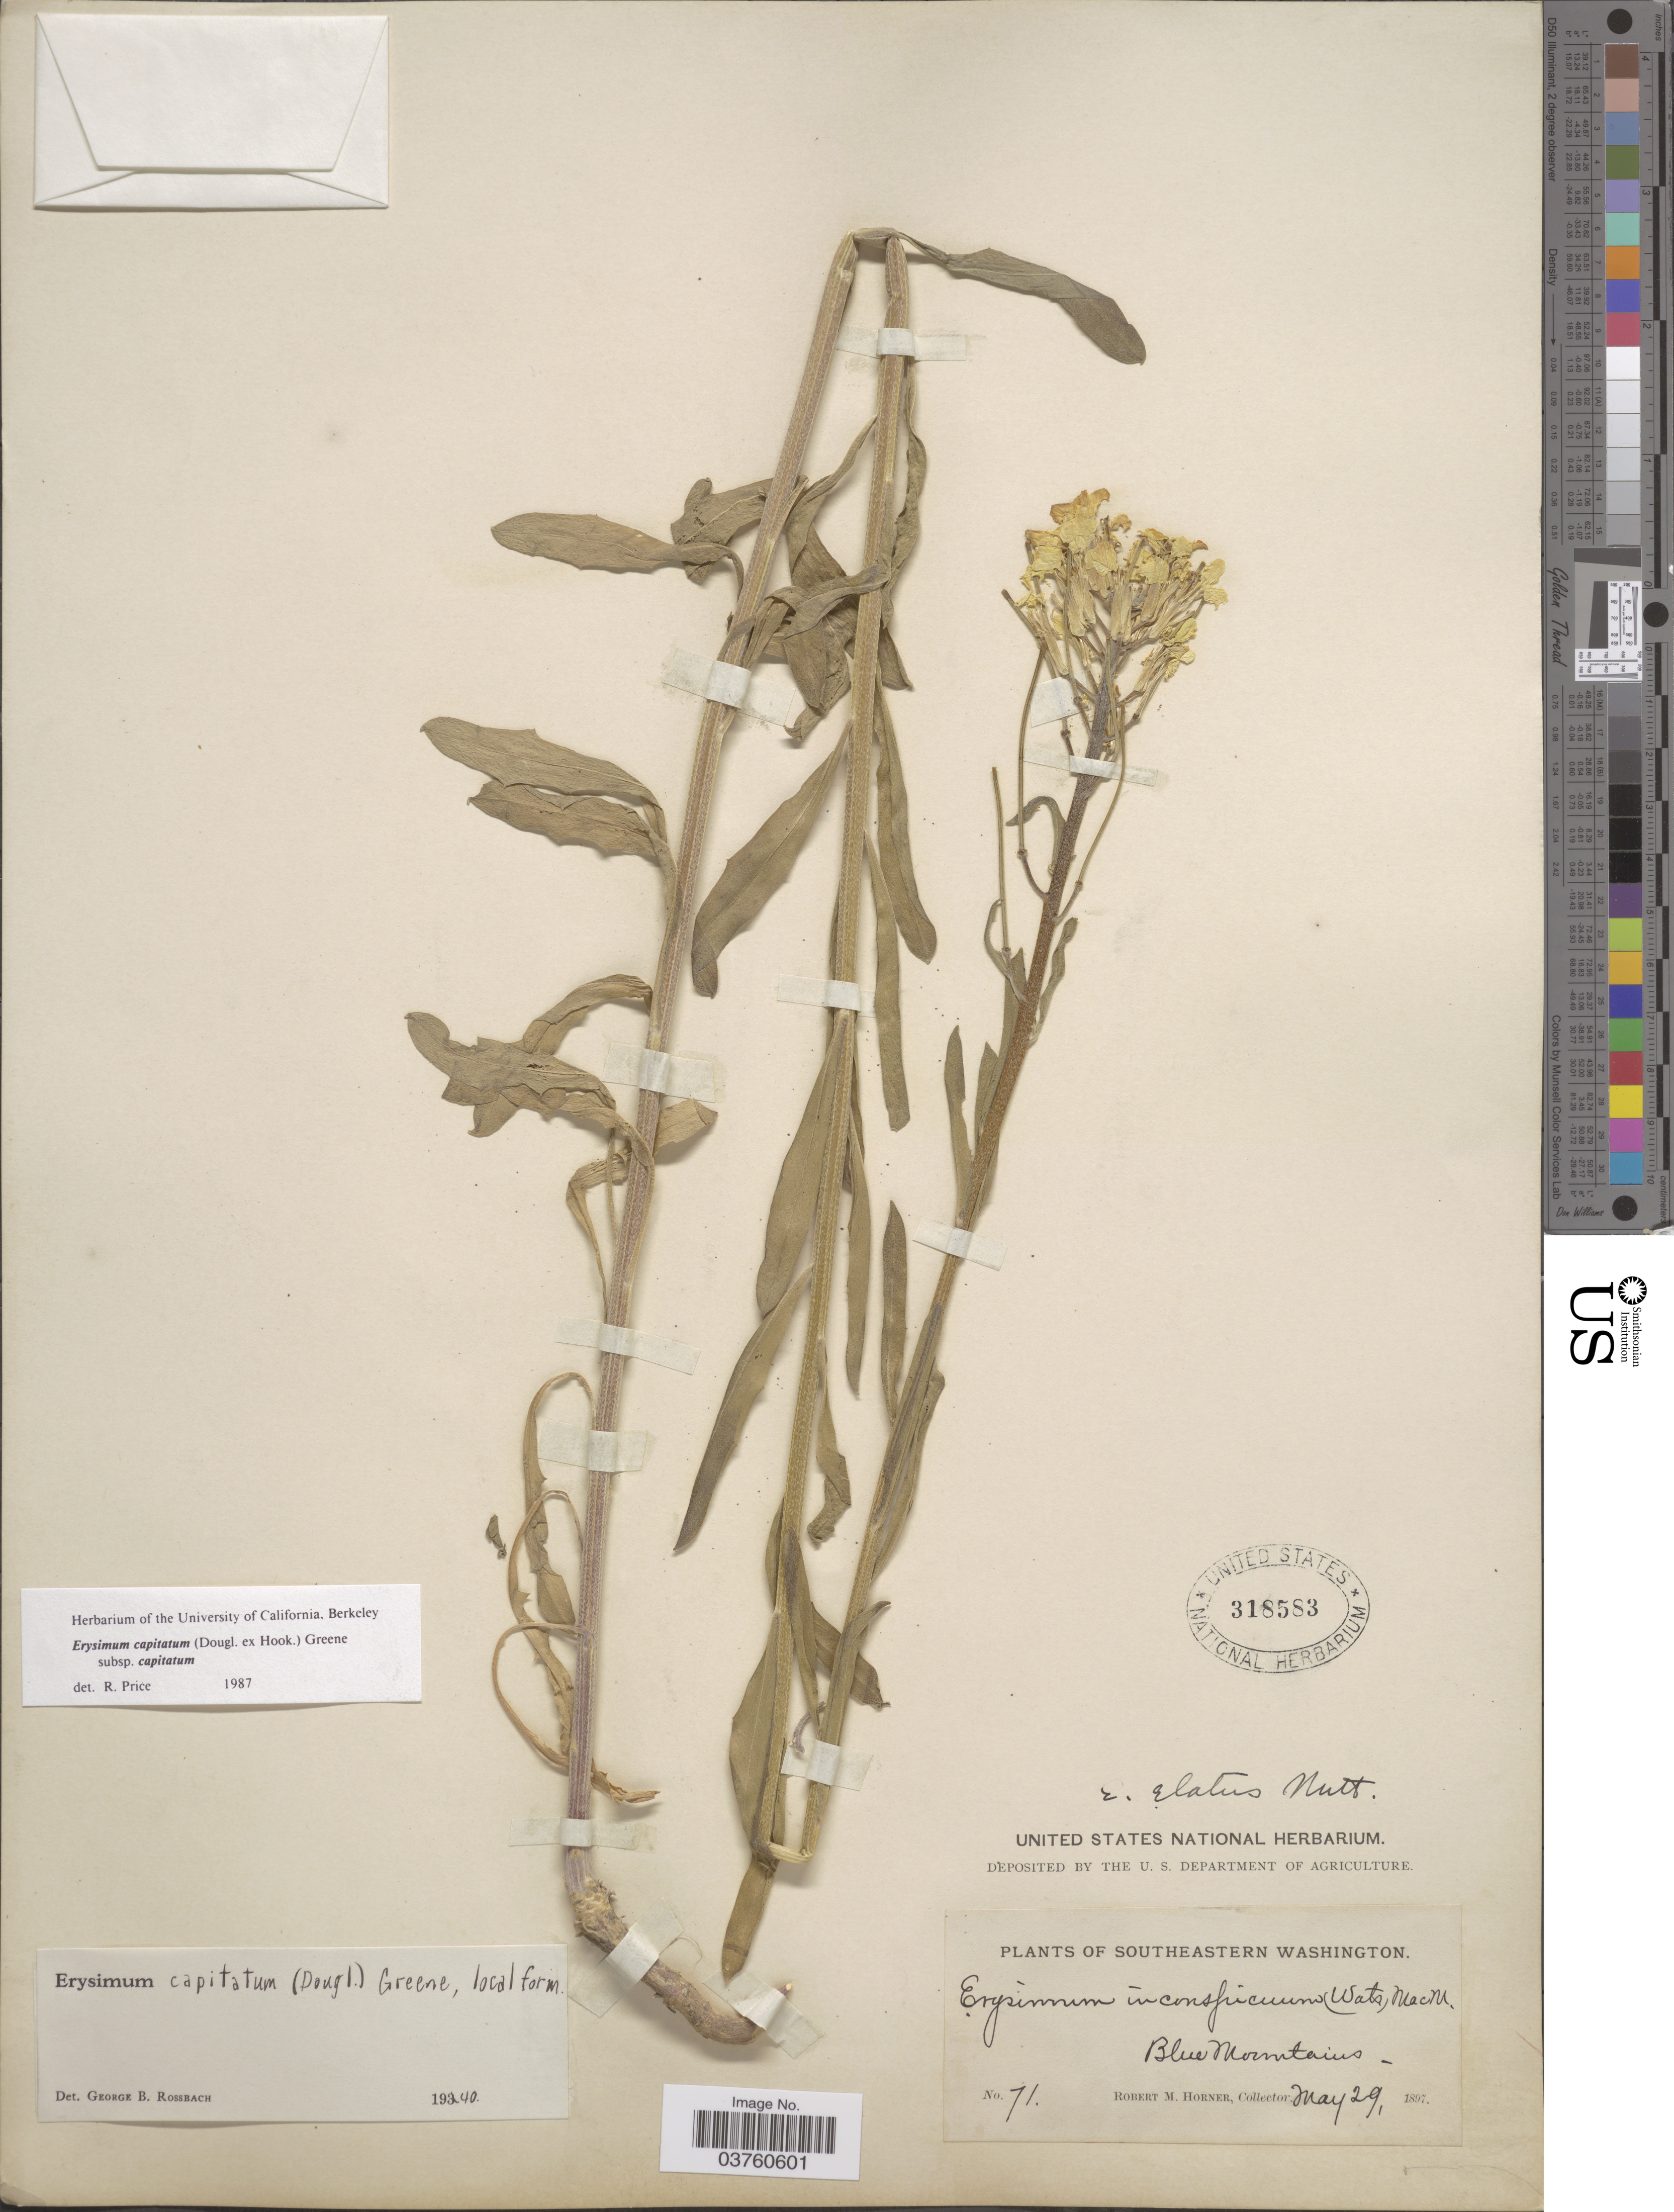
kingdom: Plantae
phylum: Tracheophyta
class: Magnoliopsida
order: Brassicales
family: Brassicaceae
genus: Erysimum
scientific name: Erysimum capitatum subsp. capitatum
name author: (Douglas ex Hook.) Greene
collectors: R. Horner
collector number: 71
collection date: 1897-05-29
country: United States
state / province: Washington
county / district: Clallam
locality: Southeastern Washington. Blue Mountains.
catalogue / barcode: US 318583